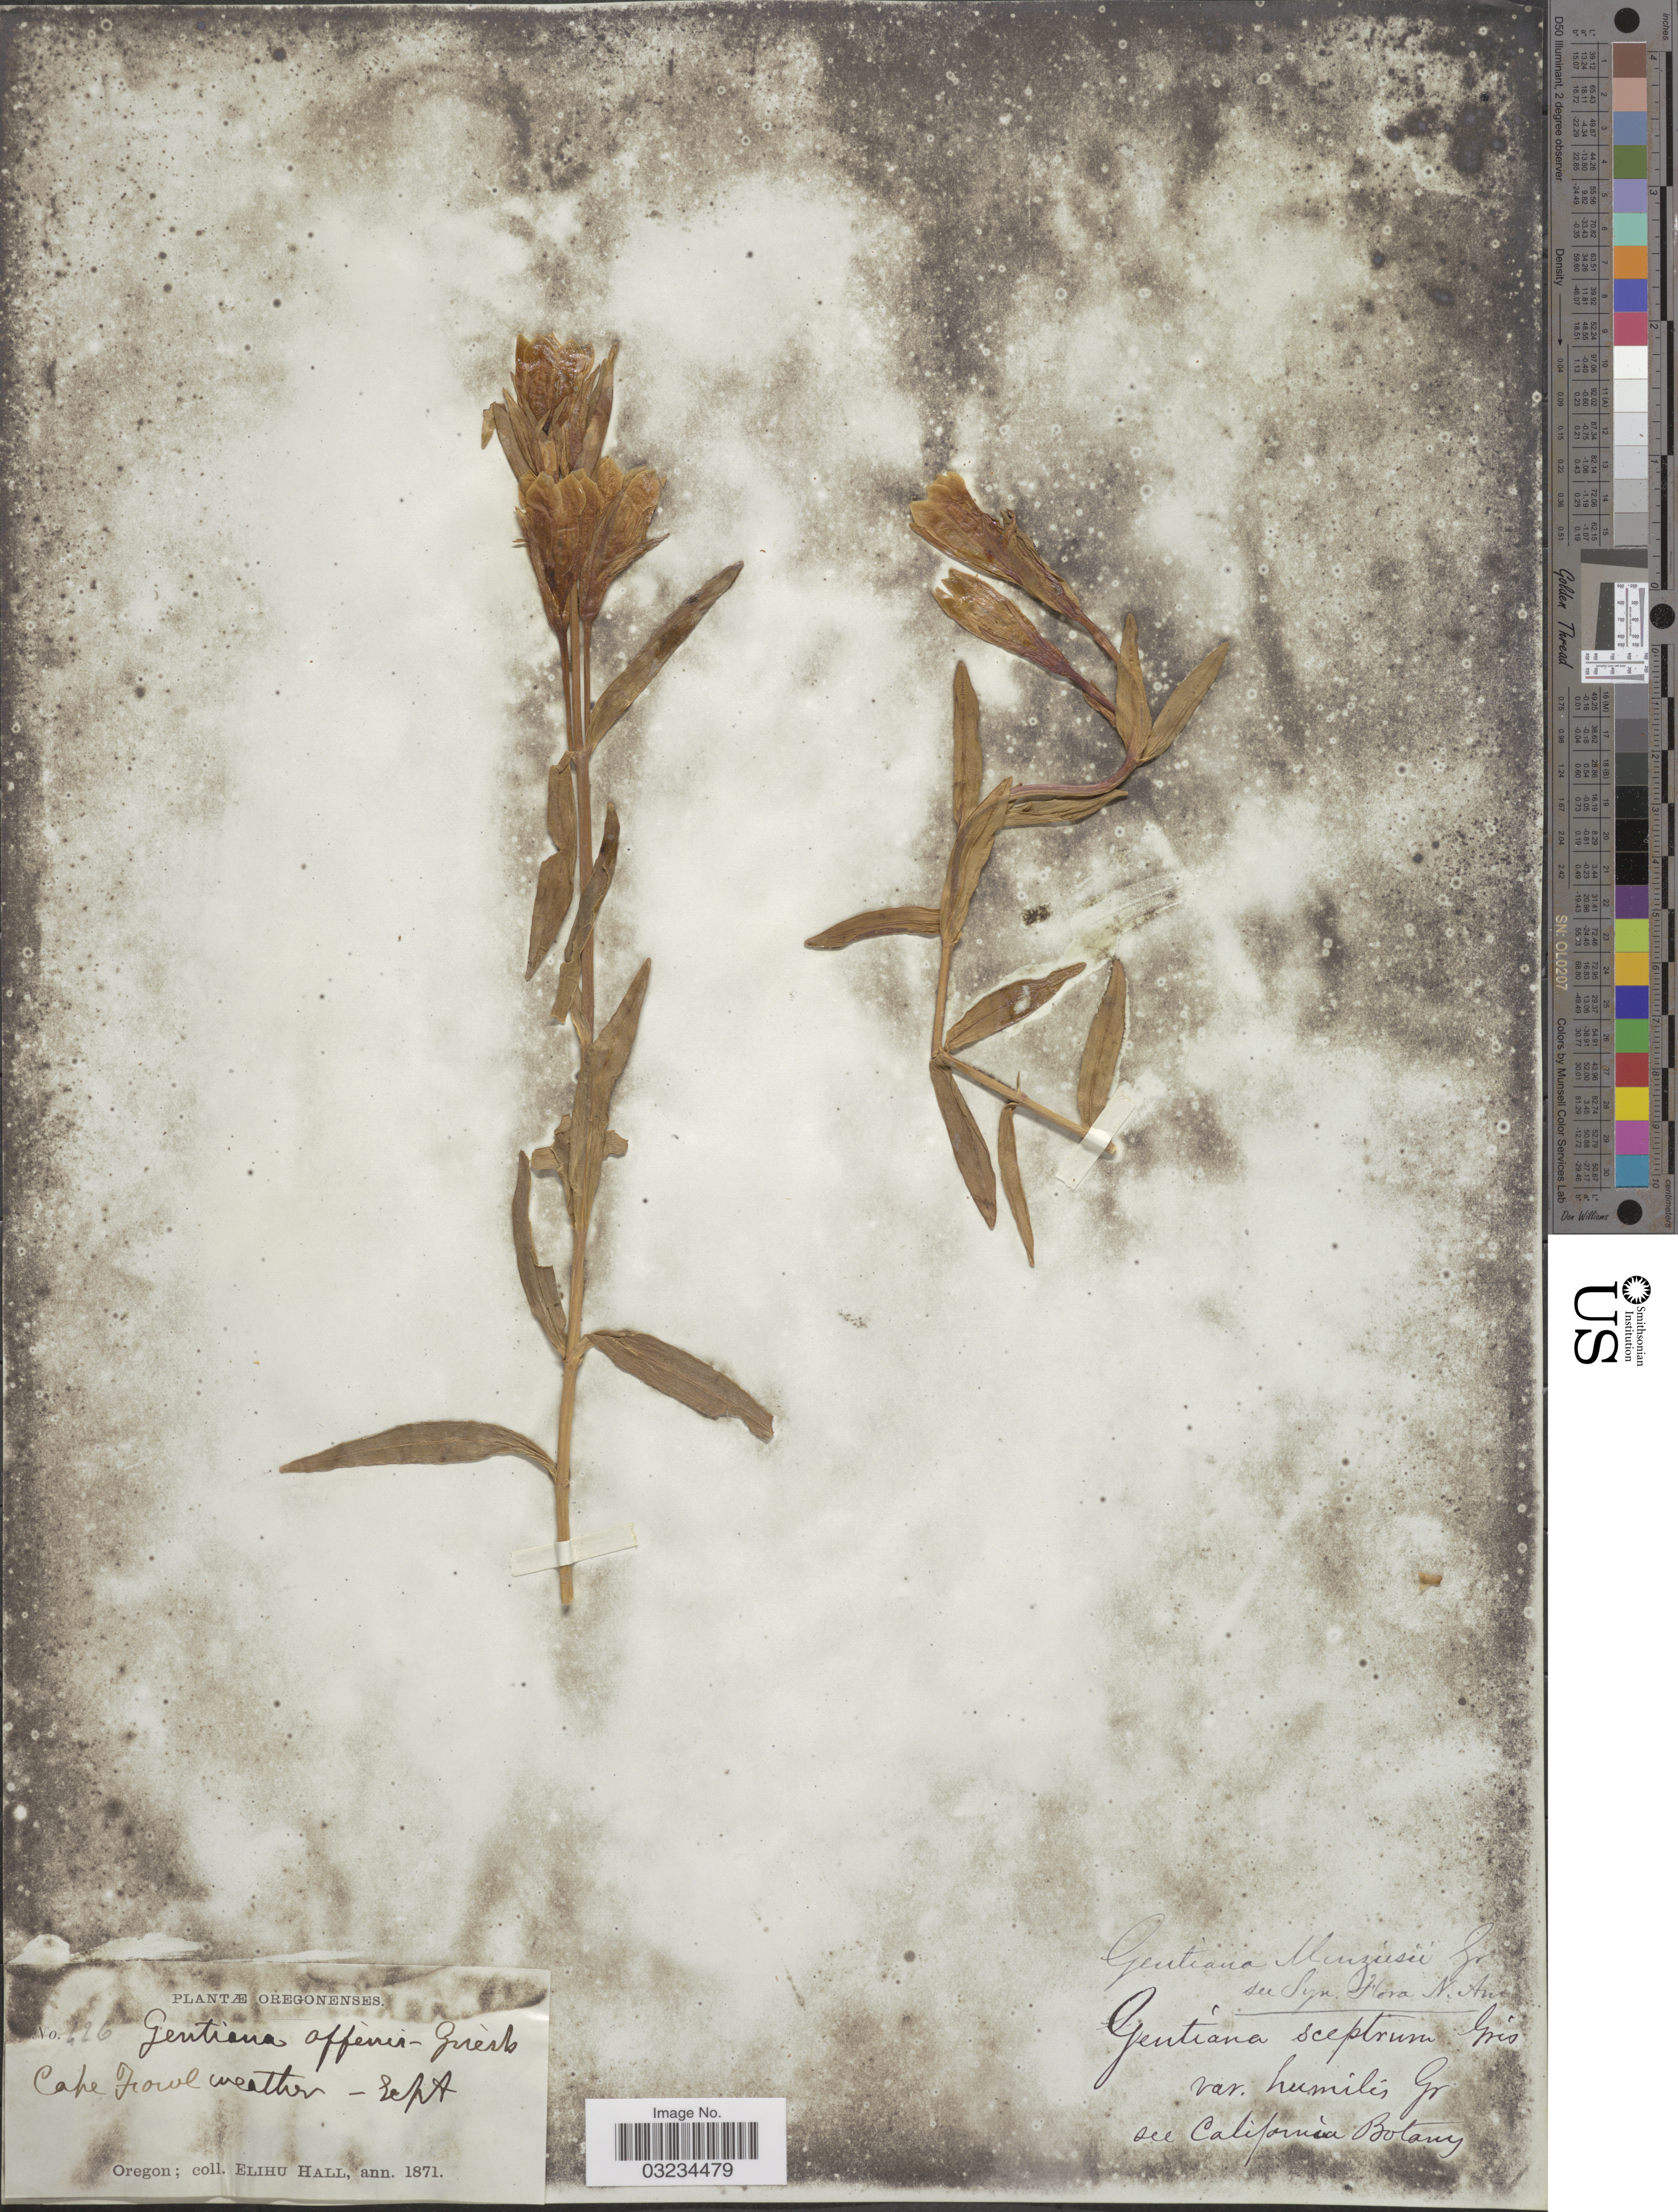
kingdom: Plantae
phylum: Tracheophyta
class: Magnoliopsida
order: Gentianales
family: Gentianaceae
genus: Gentiana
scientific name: Gentiana menziesii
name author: Griseb.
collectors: E. Hall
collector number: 426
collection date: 1871-09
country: United States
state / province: Oregon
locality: Cape Foulweather.